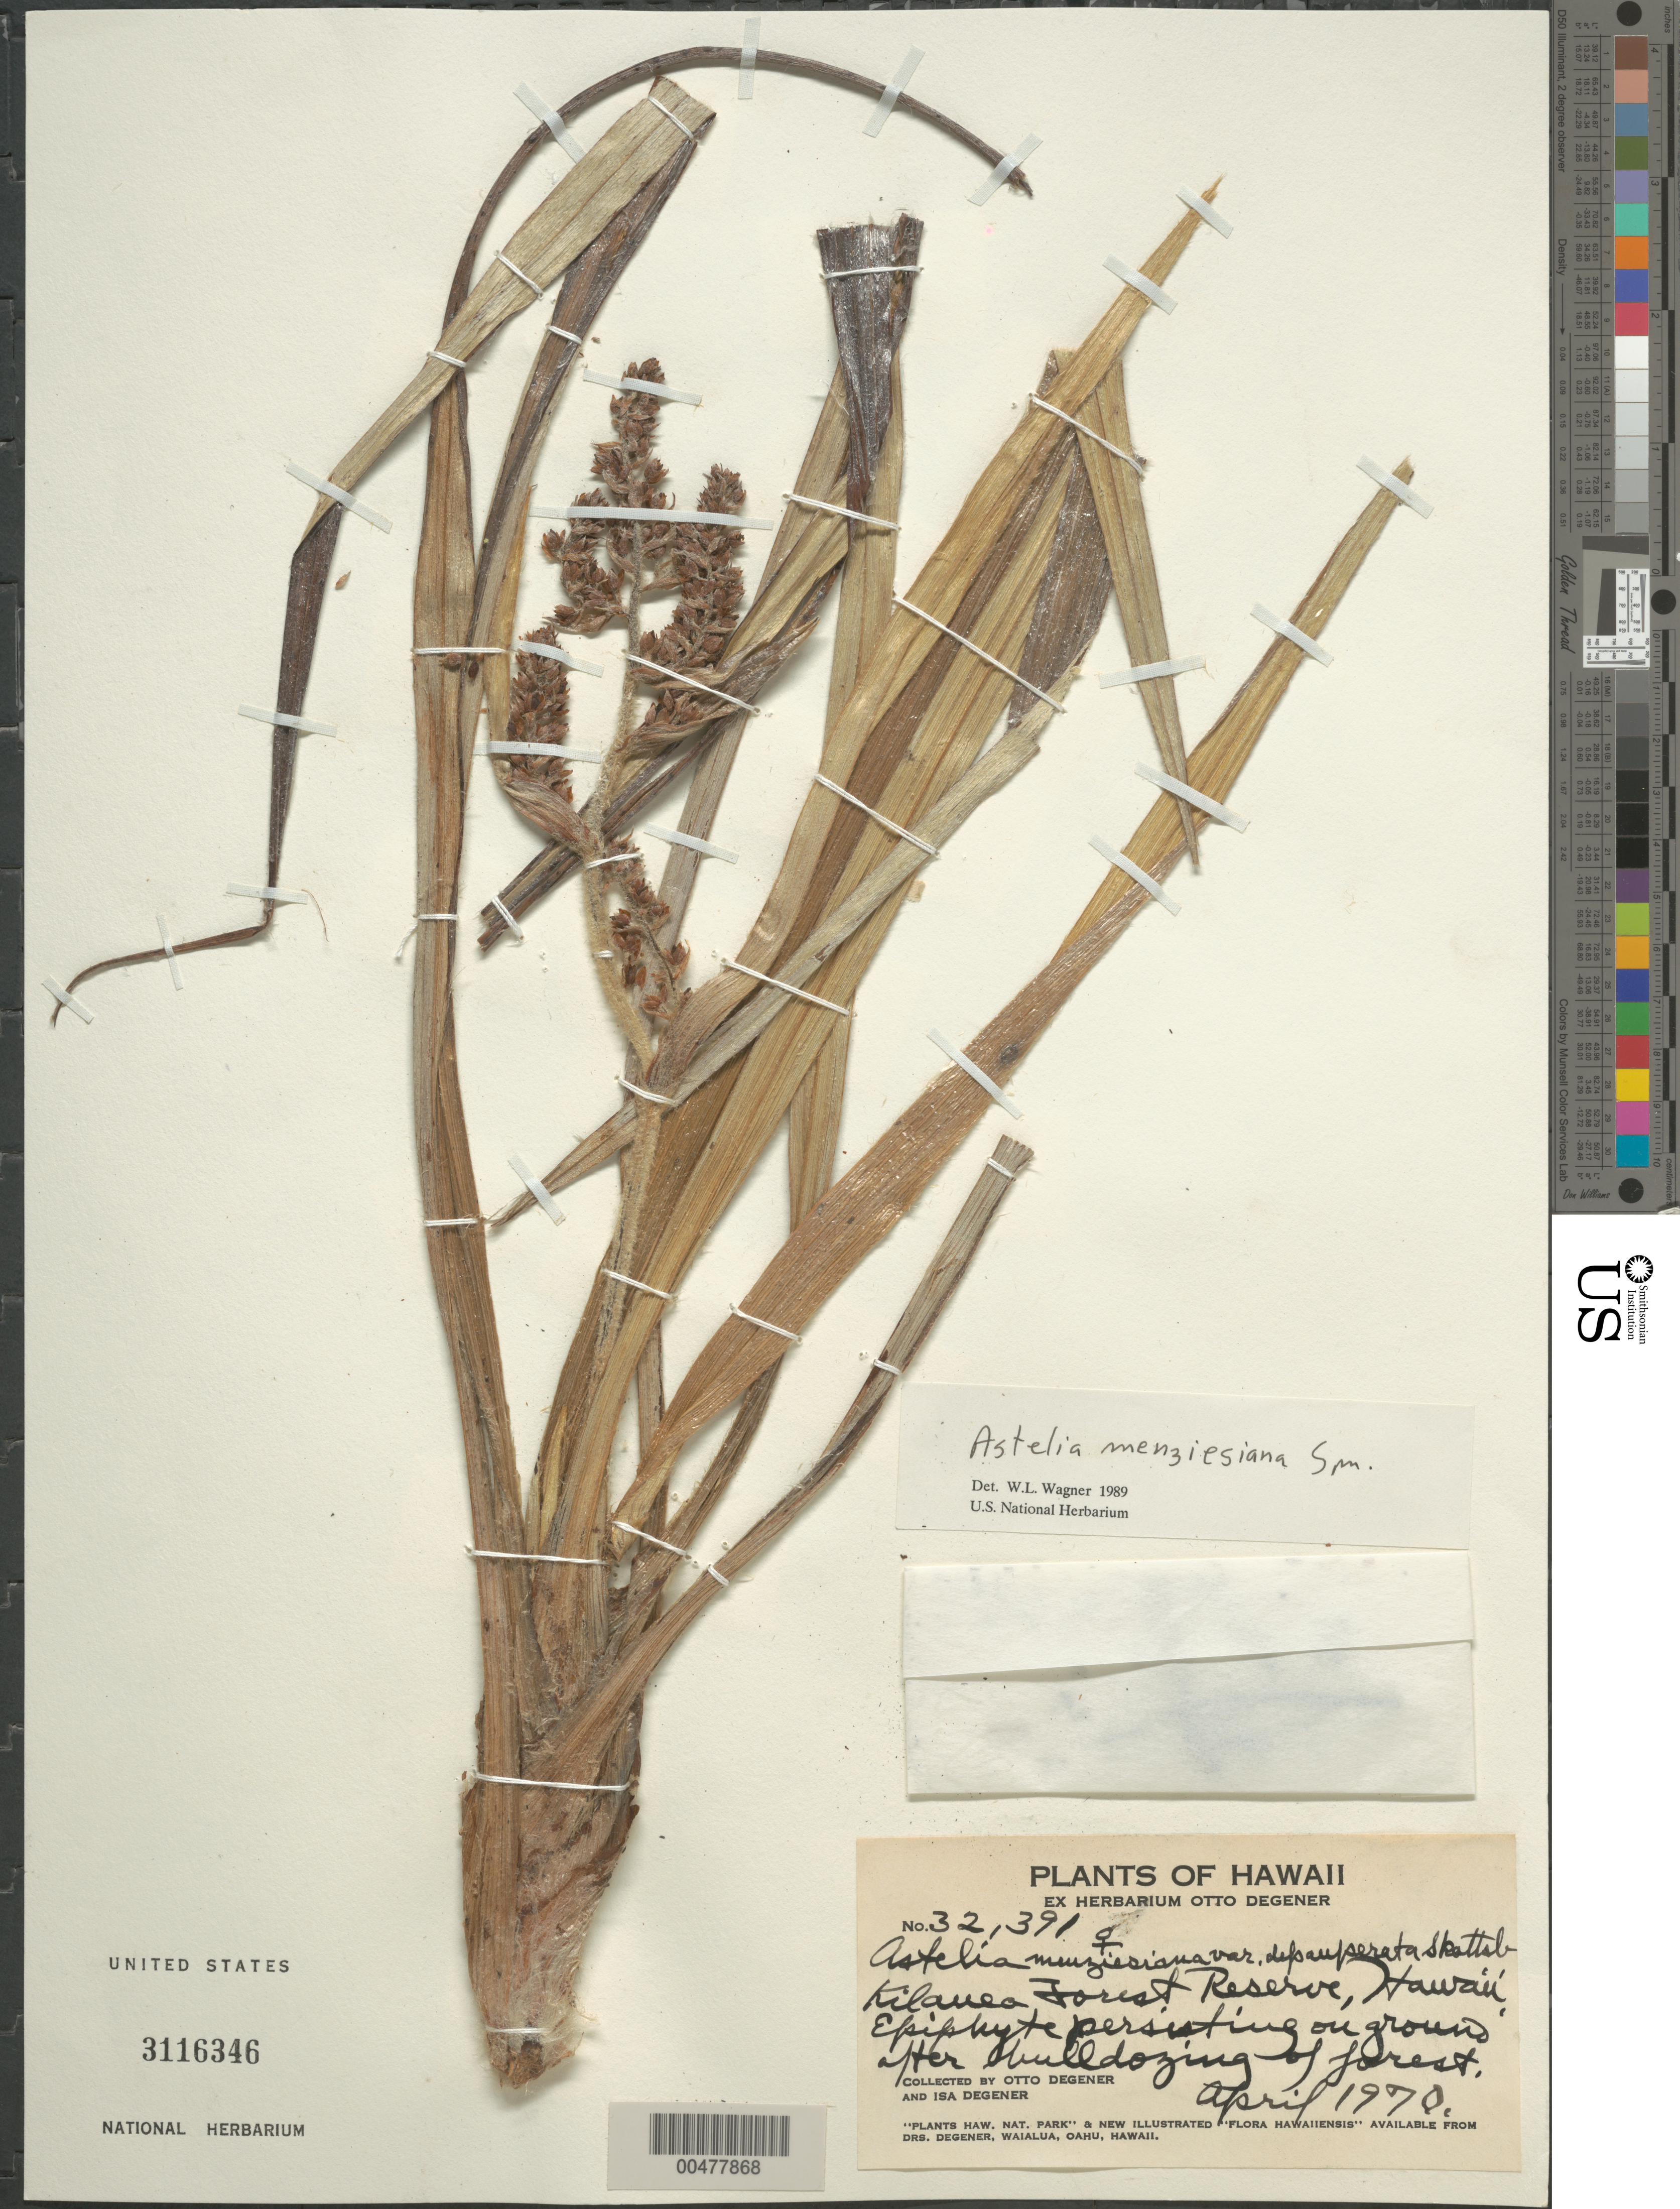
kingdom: Plantae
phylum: Tracheophyta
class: Liliopsida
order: Asparagales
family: Asteliaceae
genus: Astelia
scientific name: Astelia menziesiana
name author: Sm.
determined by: Wagner, W. L., (BOT), Smithsonian Institution - National Museum of Natural History (UNITED STATES)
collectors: O. Degener & I. Degener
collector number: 32391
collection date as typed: Apr 1970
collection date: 1970-04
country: United States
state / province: Hawaii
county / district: Hawaii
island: Hawaii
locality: Kilauea Forest Reserve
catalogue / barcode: US 3116346